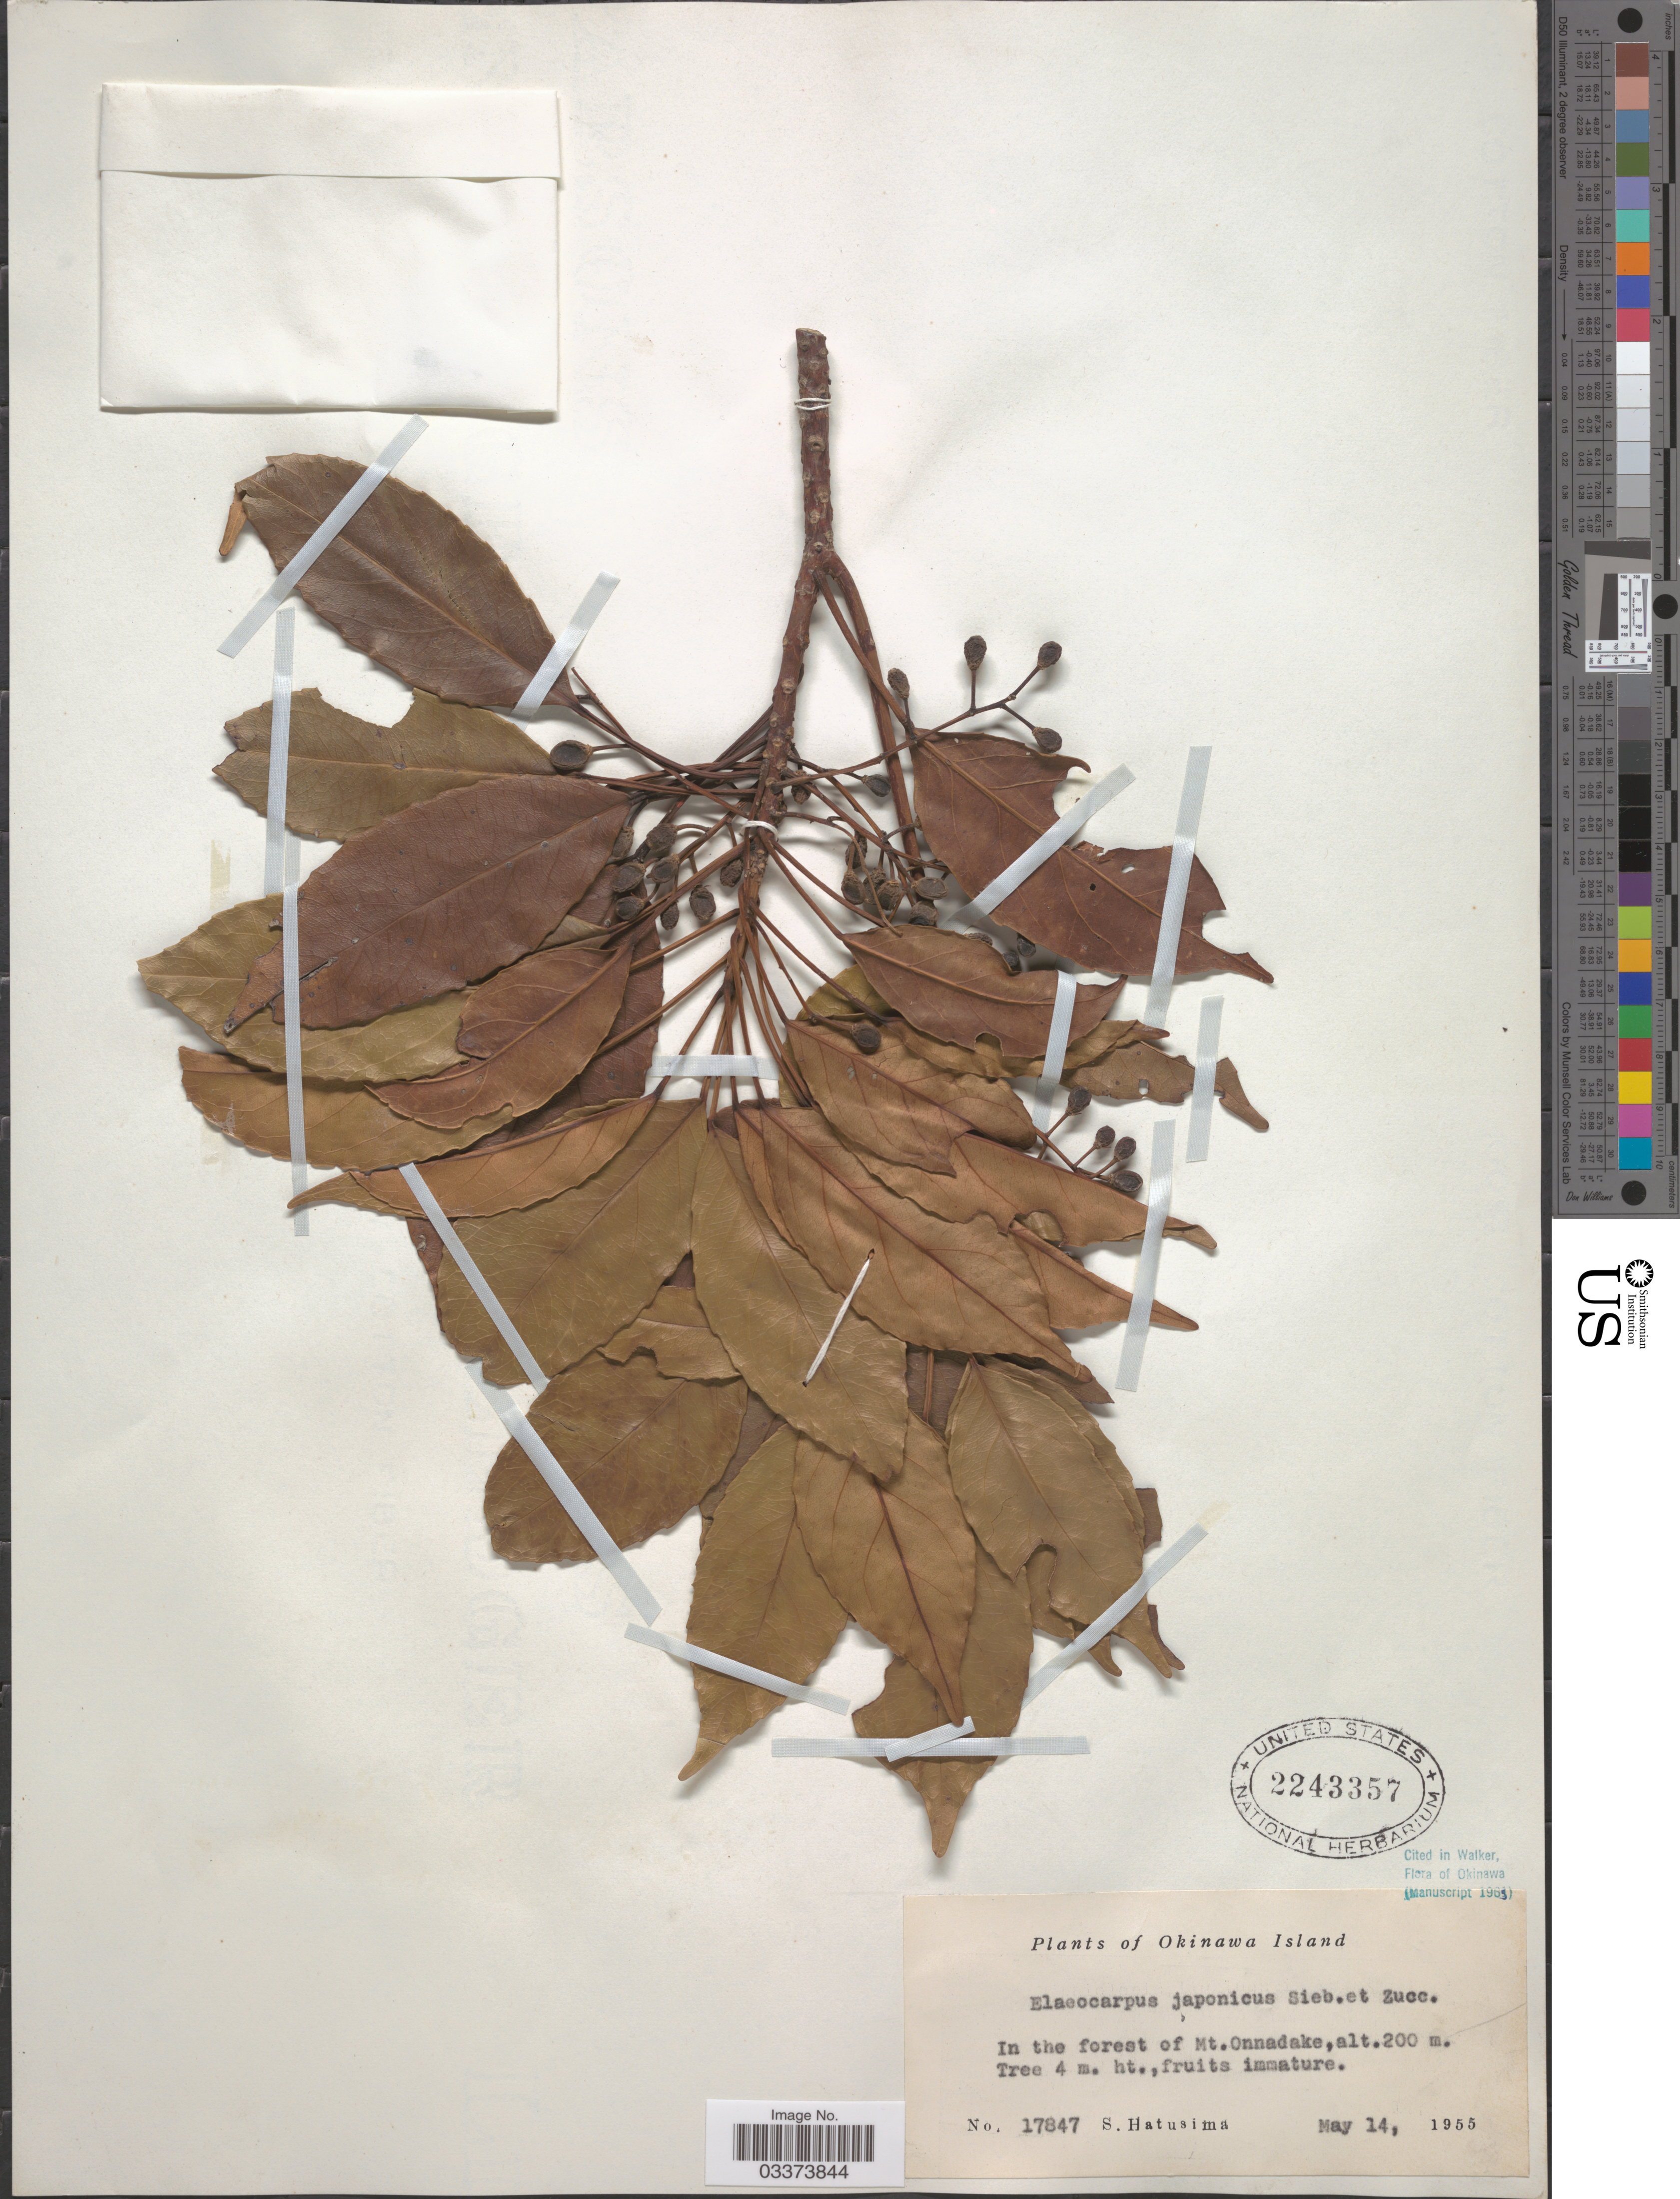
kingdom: Plantae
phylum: Tracheophyta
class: Magnoliopsida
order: Oxalidales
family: Elaeocarpaceae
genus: Elaeocarpus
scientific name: Elaeocarpus japonicus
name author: Siebold & Zucc.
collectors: S. Hatusima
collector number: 17847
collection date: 1955-05-14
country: Japan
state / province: Okinawa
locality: Okinawa Island, In the forest of Mt. Onnadake.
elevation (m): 200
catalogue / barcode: US 2243357